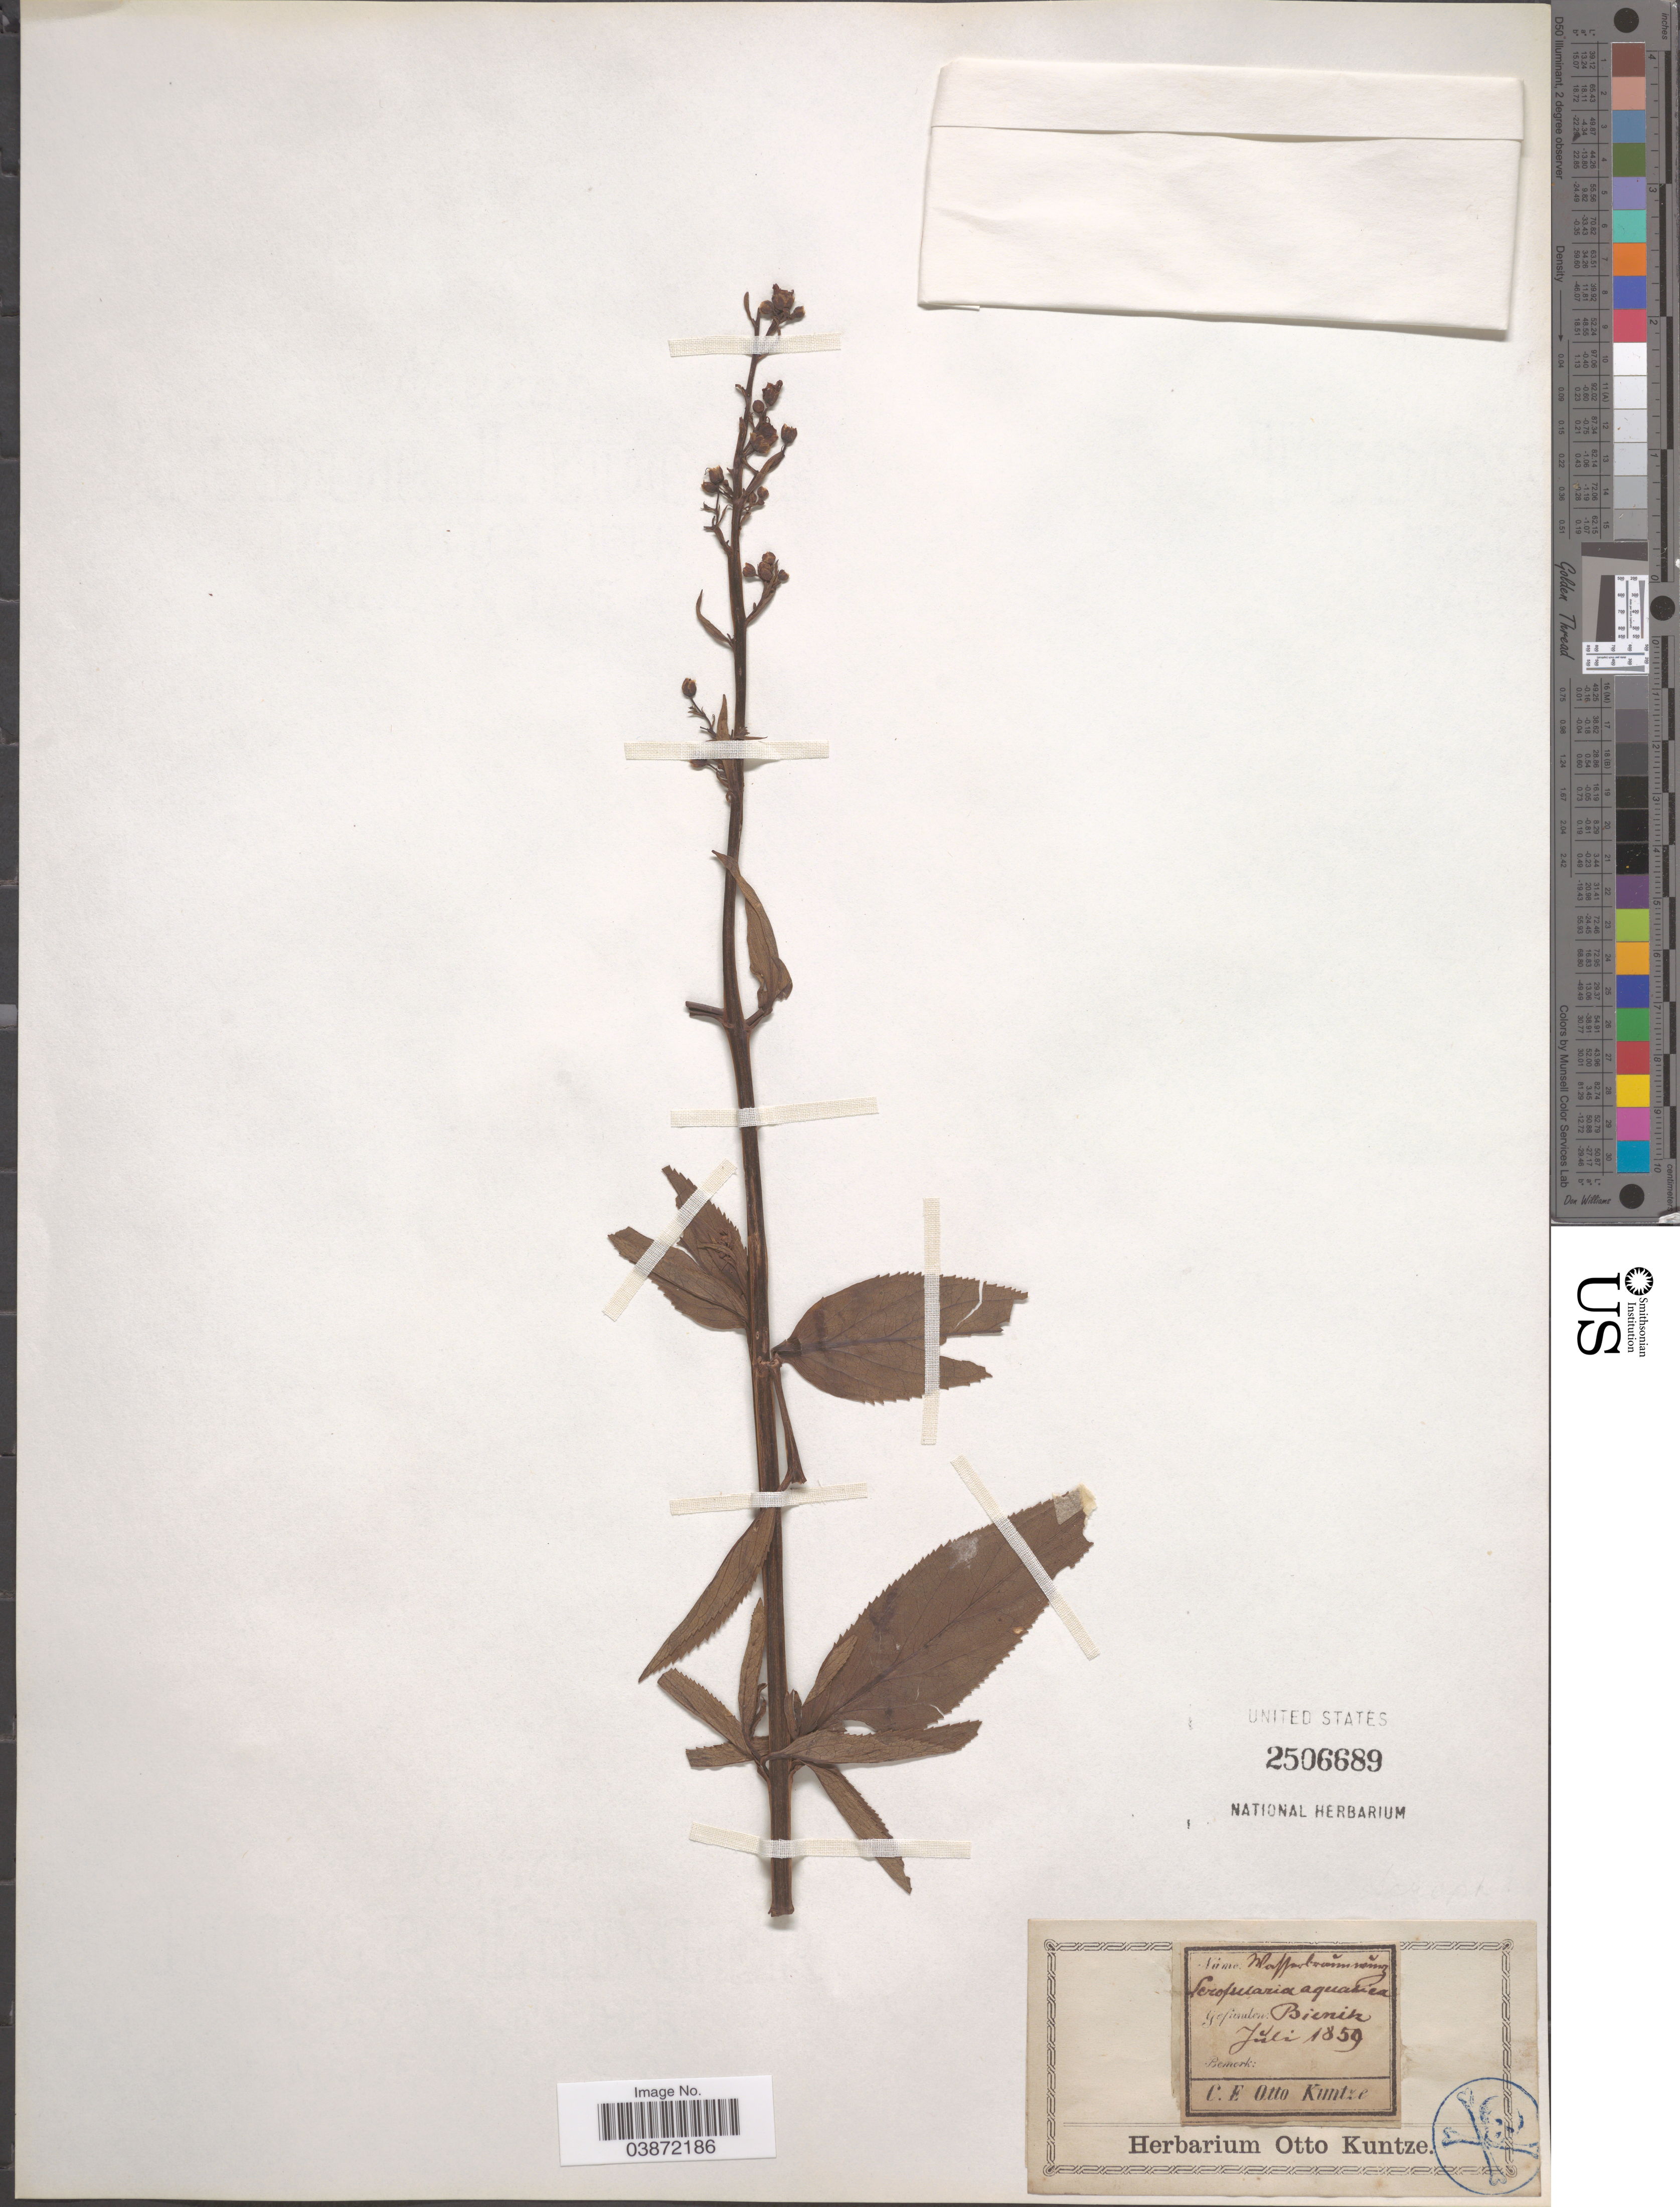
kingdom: Plantae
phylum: Tracheophyta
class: Magnoliopsida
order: Lamiales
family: Scrophulariaceae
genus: Scrophularia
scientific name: Scrophularia aquatica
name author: L.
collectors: C.E.O. Kuntze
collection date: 1859-07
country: Germany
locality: Bienitz.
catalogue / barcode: US 2506689